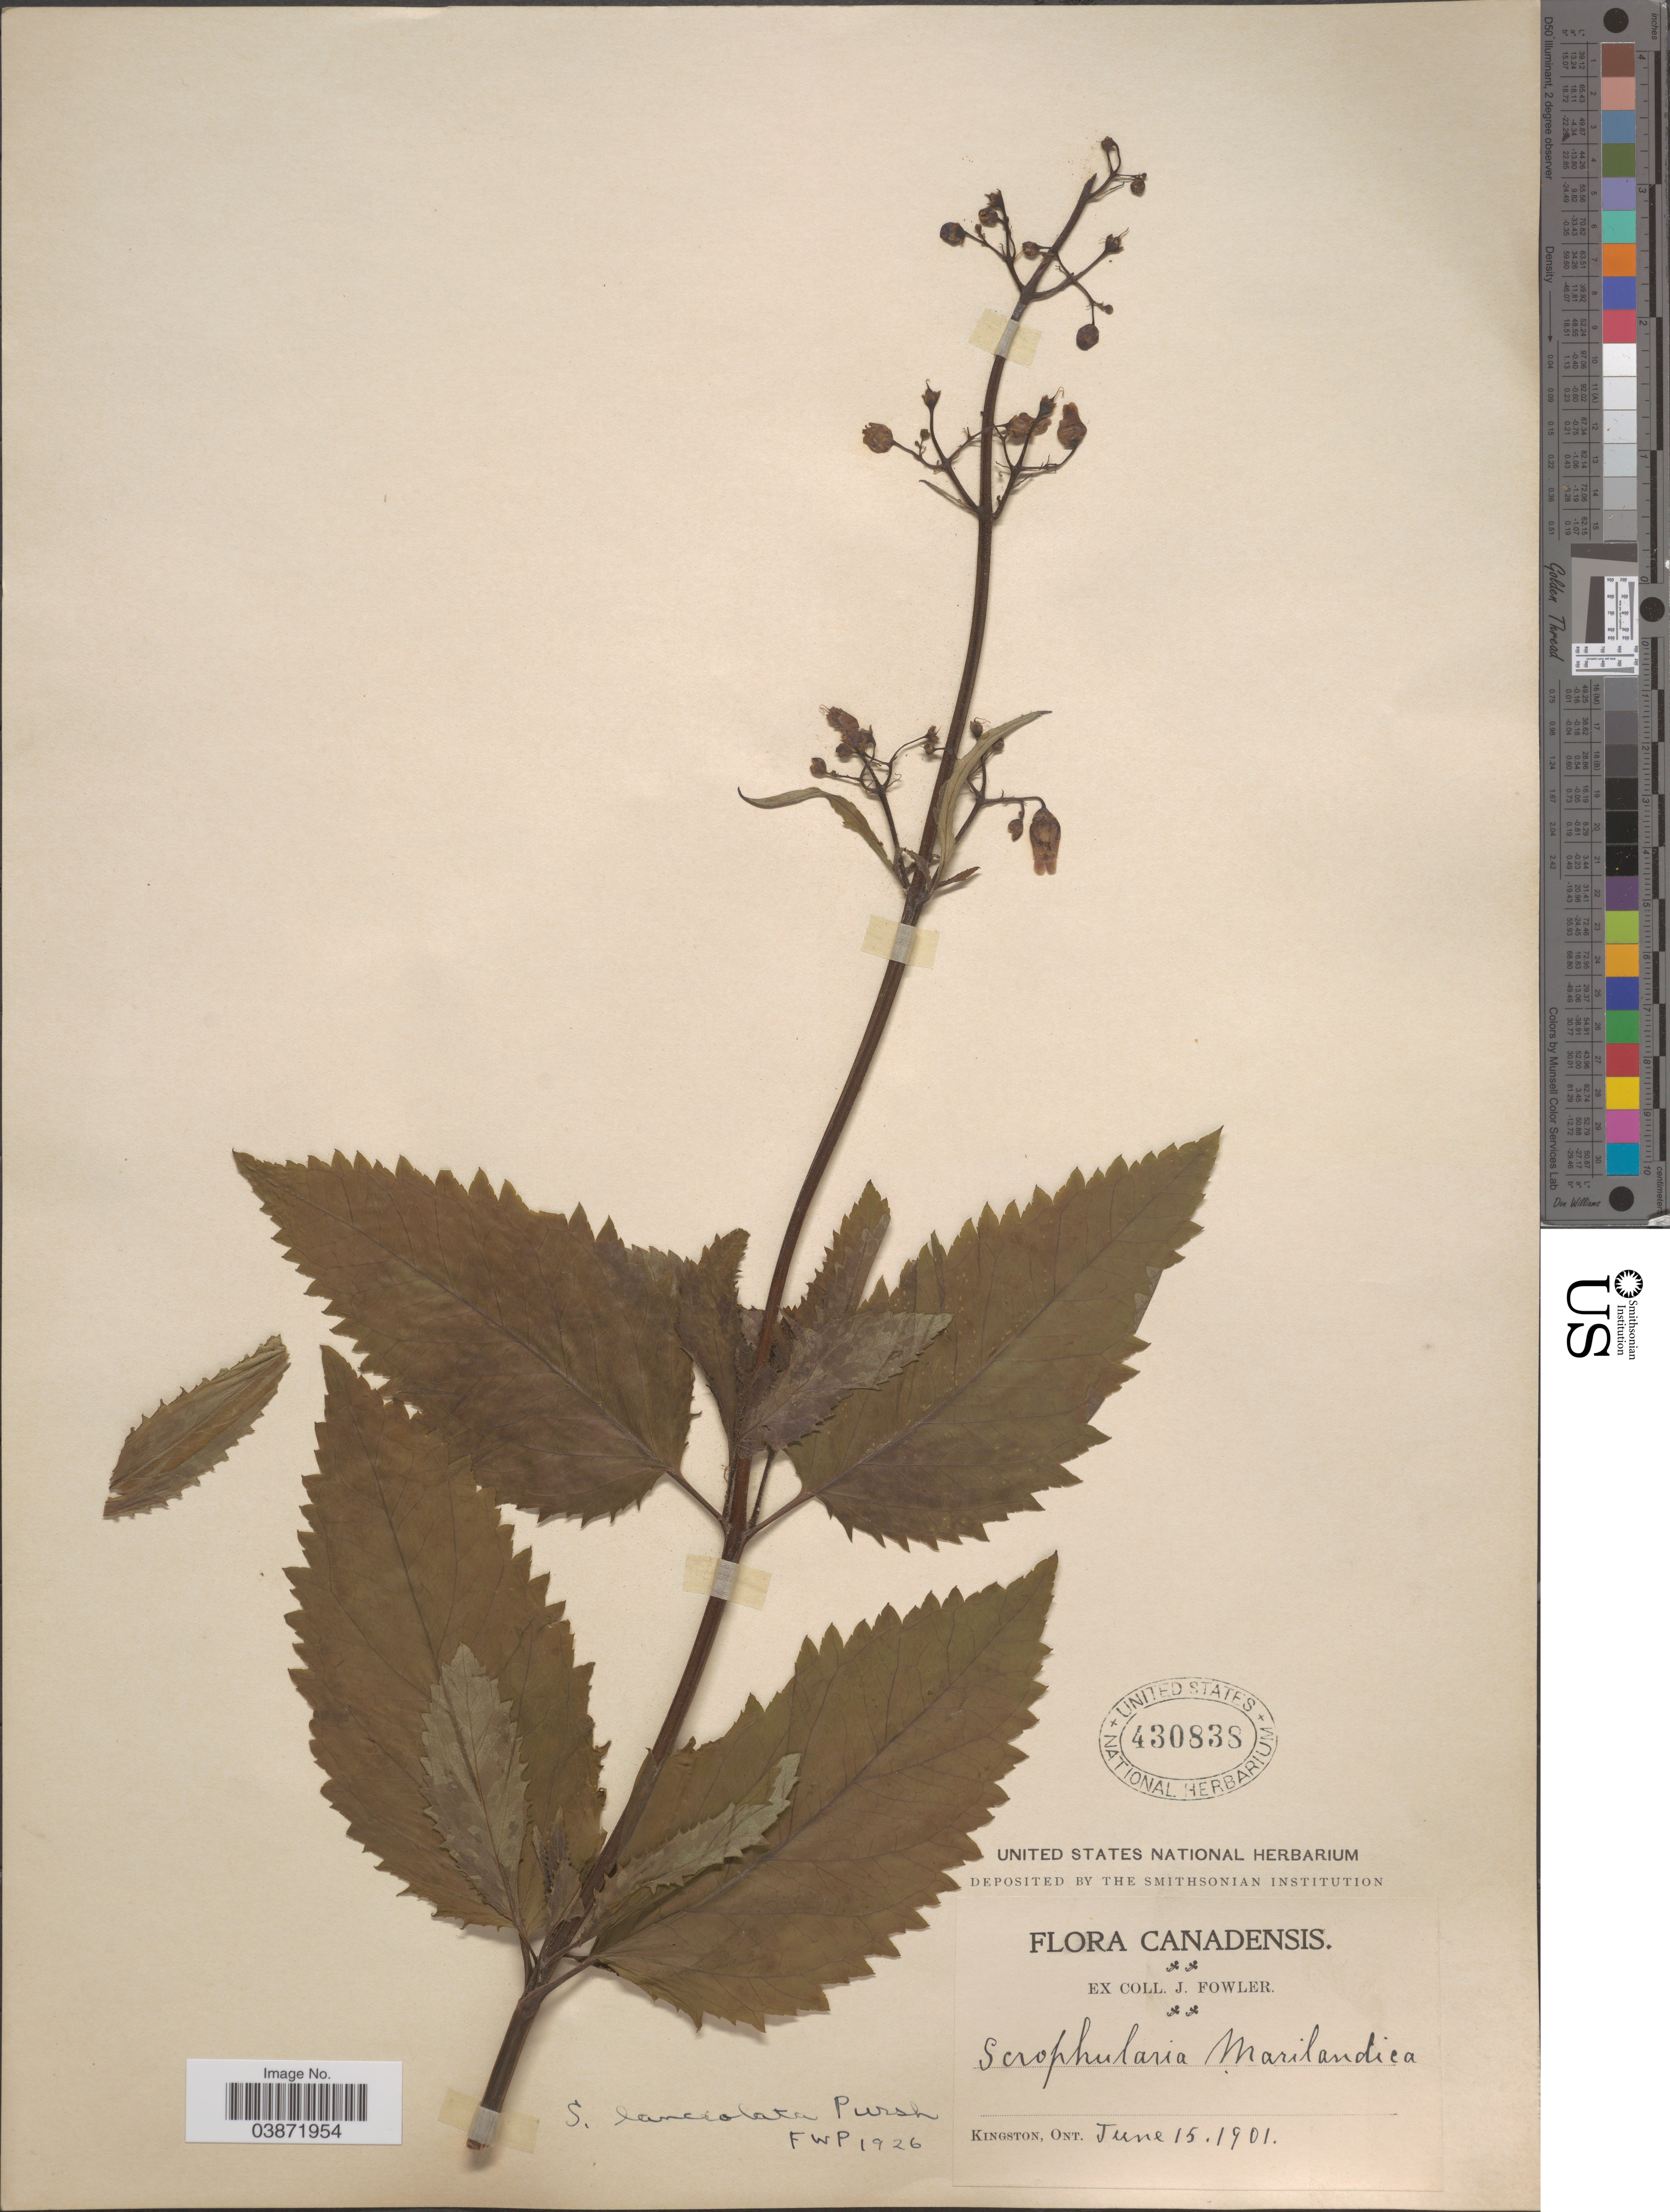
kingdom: Plantae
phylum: Tracheophyta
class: Magnoliopsida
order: Lamiales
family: Scrophulariaceae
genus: Scrophularia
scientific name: Scrophularia lanceolata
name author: Pursh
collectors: J. Fowler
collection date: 1901-06-15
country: Canada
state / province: Ontario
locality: Kingston.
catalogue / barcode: US 430838